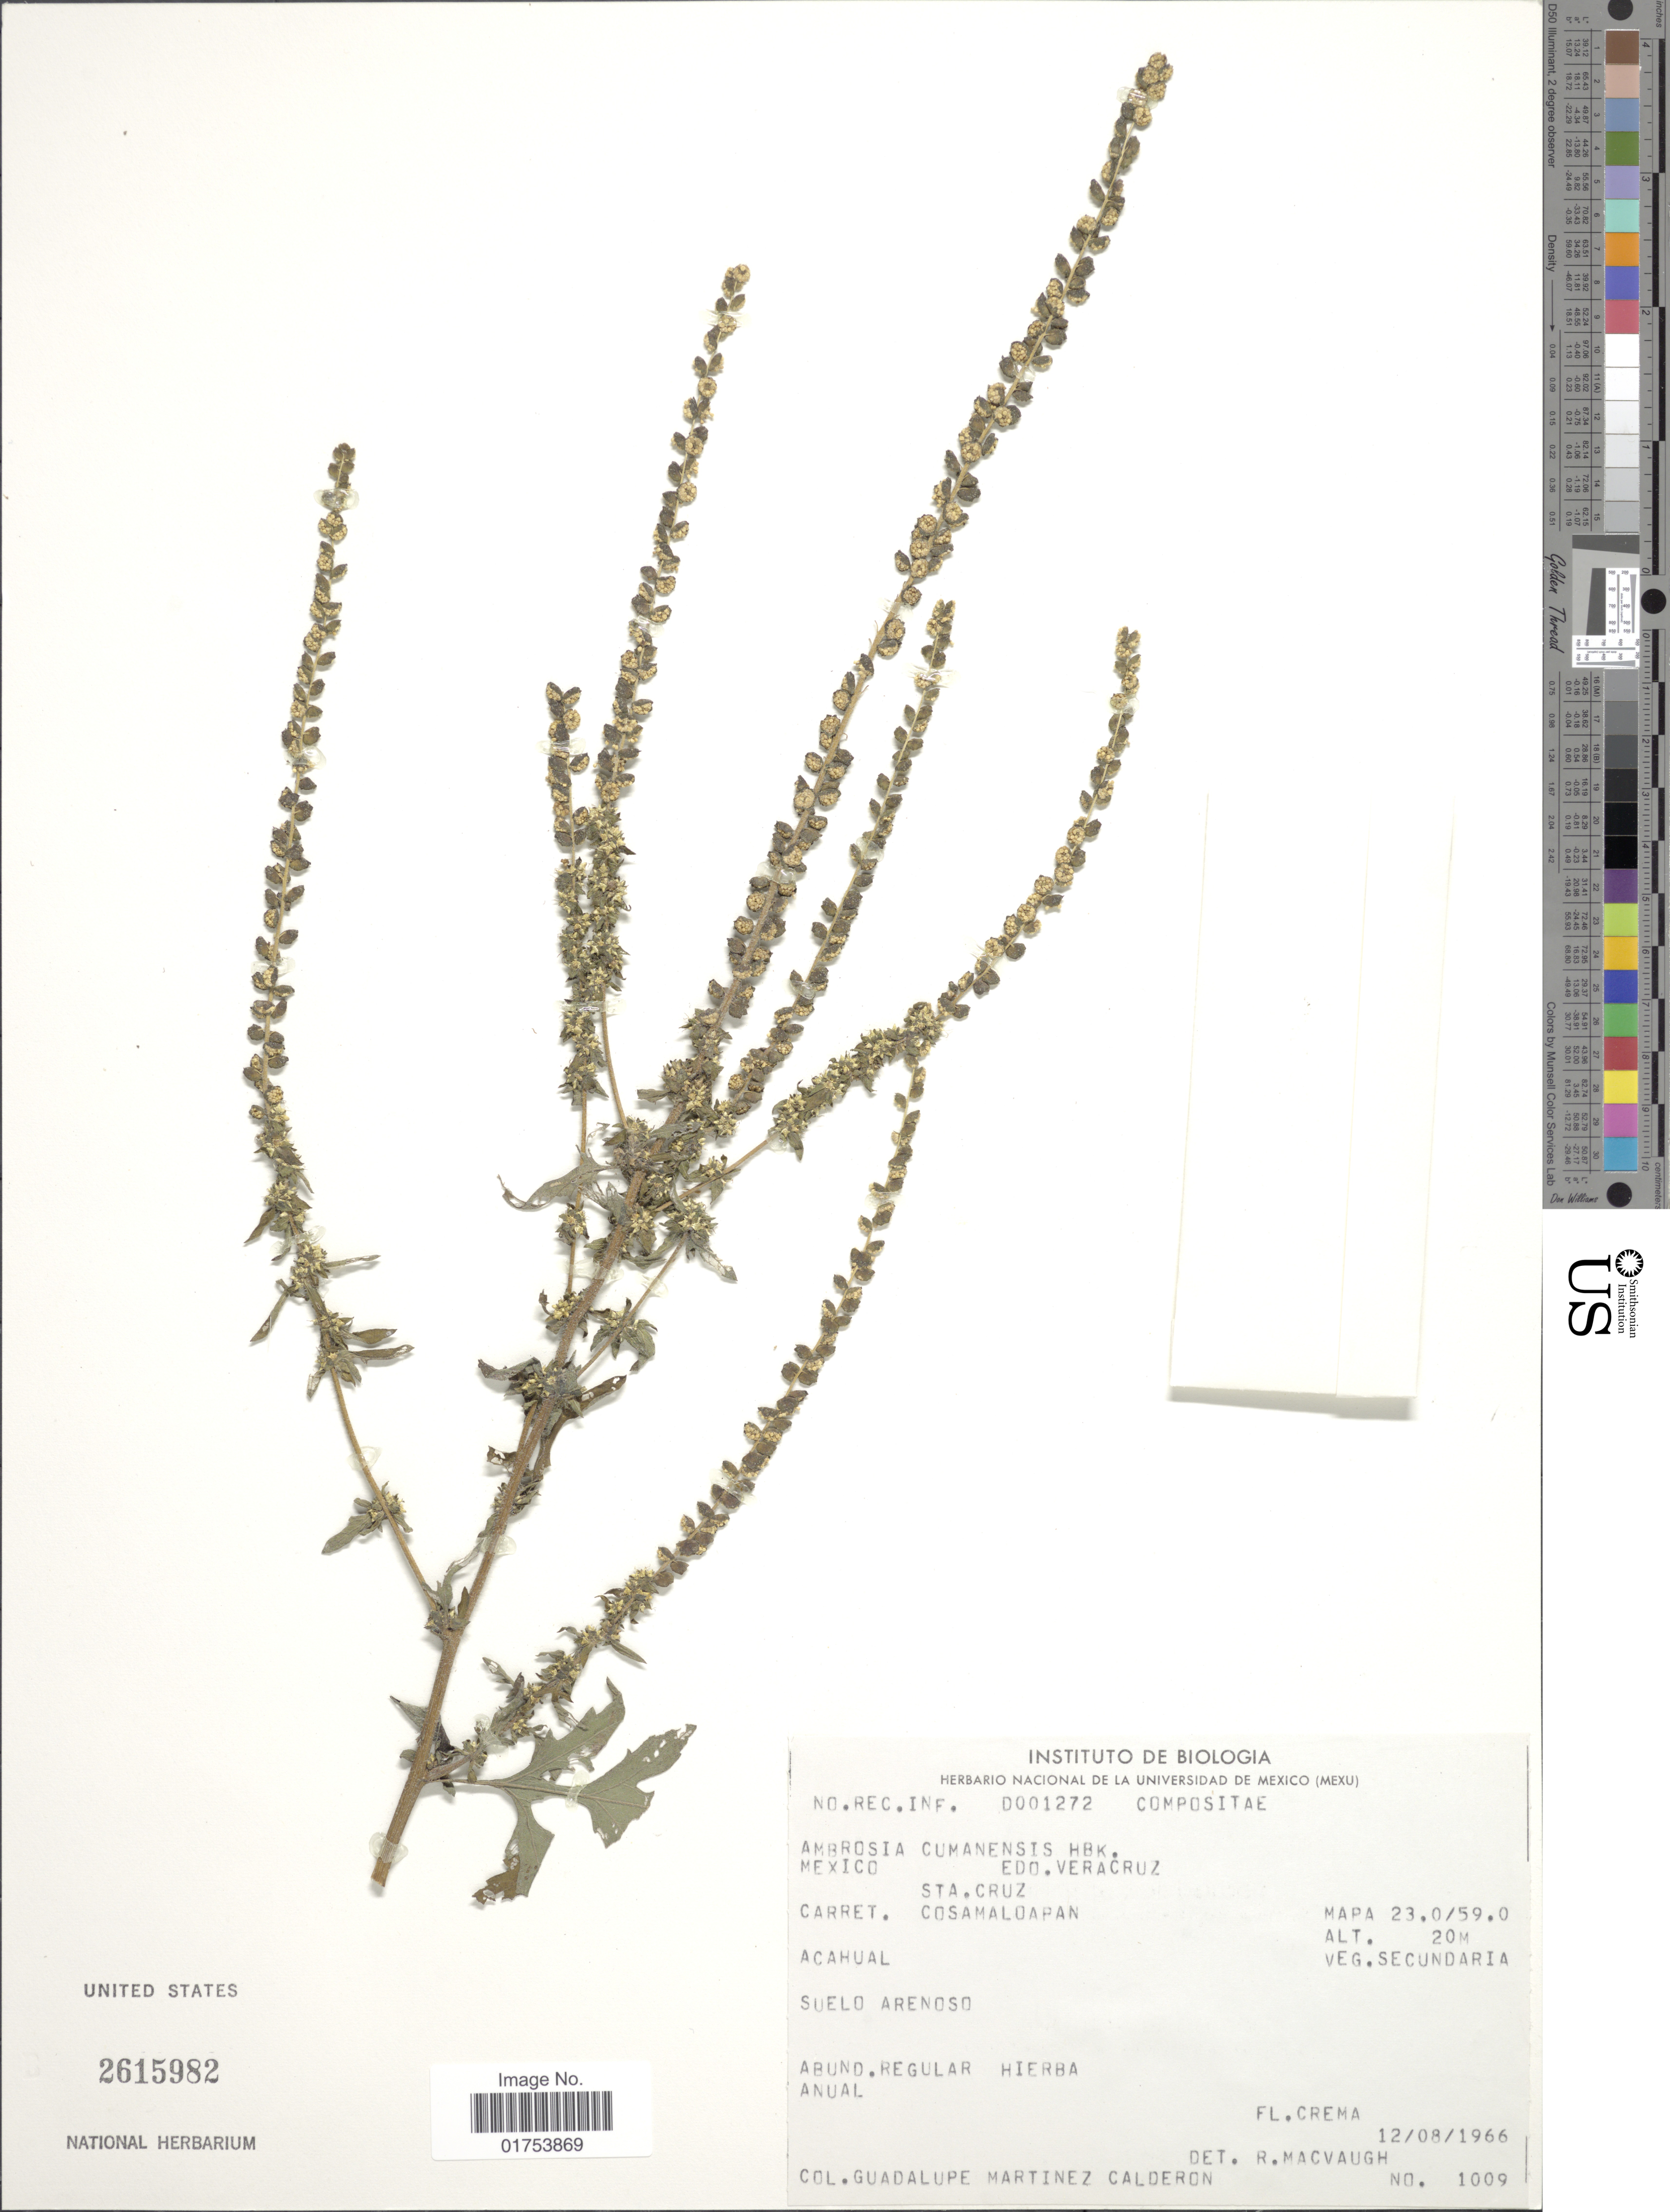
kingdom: Plantae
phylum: Tracheophyta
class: Magnoliopsida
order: Asterales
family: Asteraceae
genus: Ambrosia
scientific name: Ambrosia cumanensis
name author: Kunth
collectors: G. Martinez-C.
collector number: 1009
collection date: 1966-08-12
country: Mexico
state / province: Veracruz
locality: Sta. Cruz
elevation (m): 20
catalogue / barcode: US 2615982